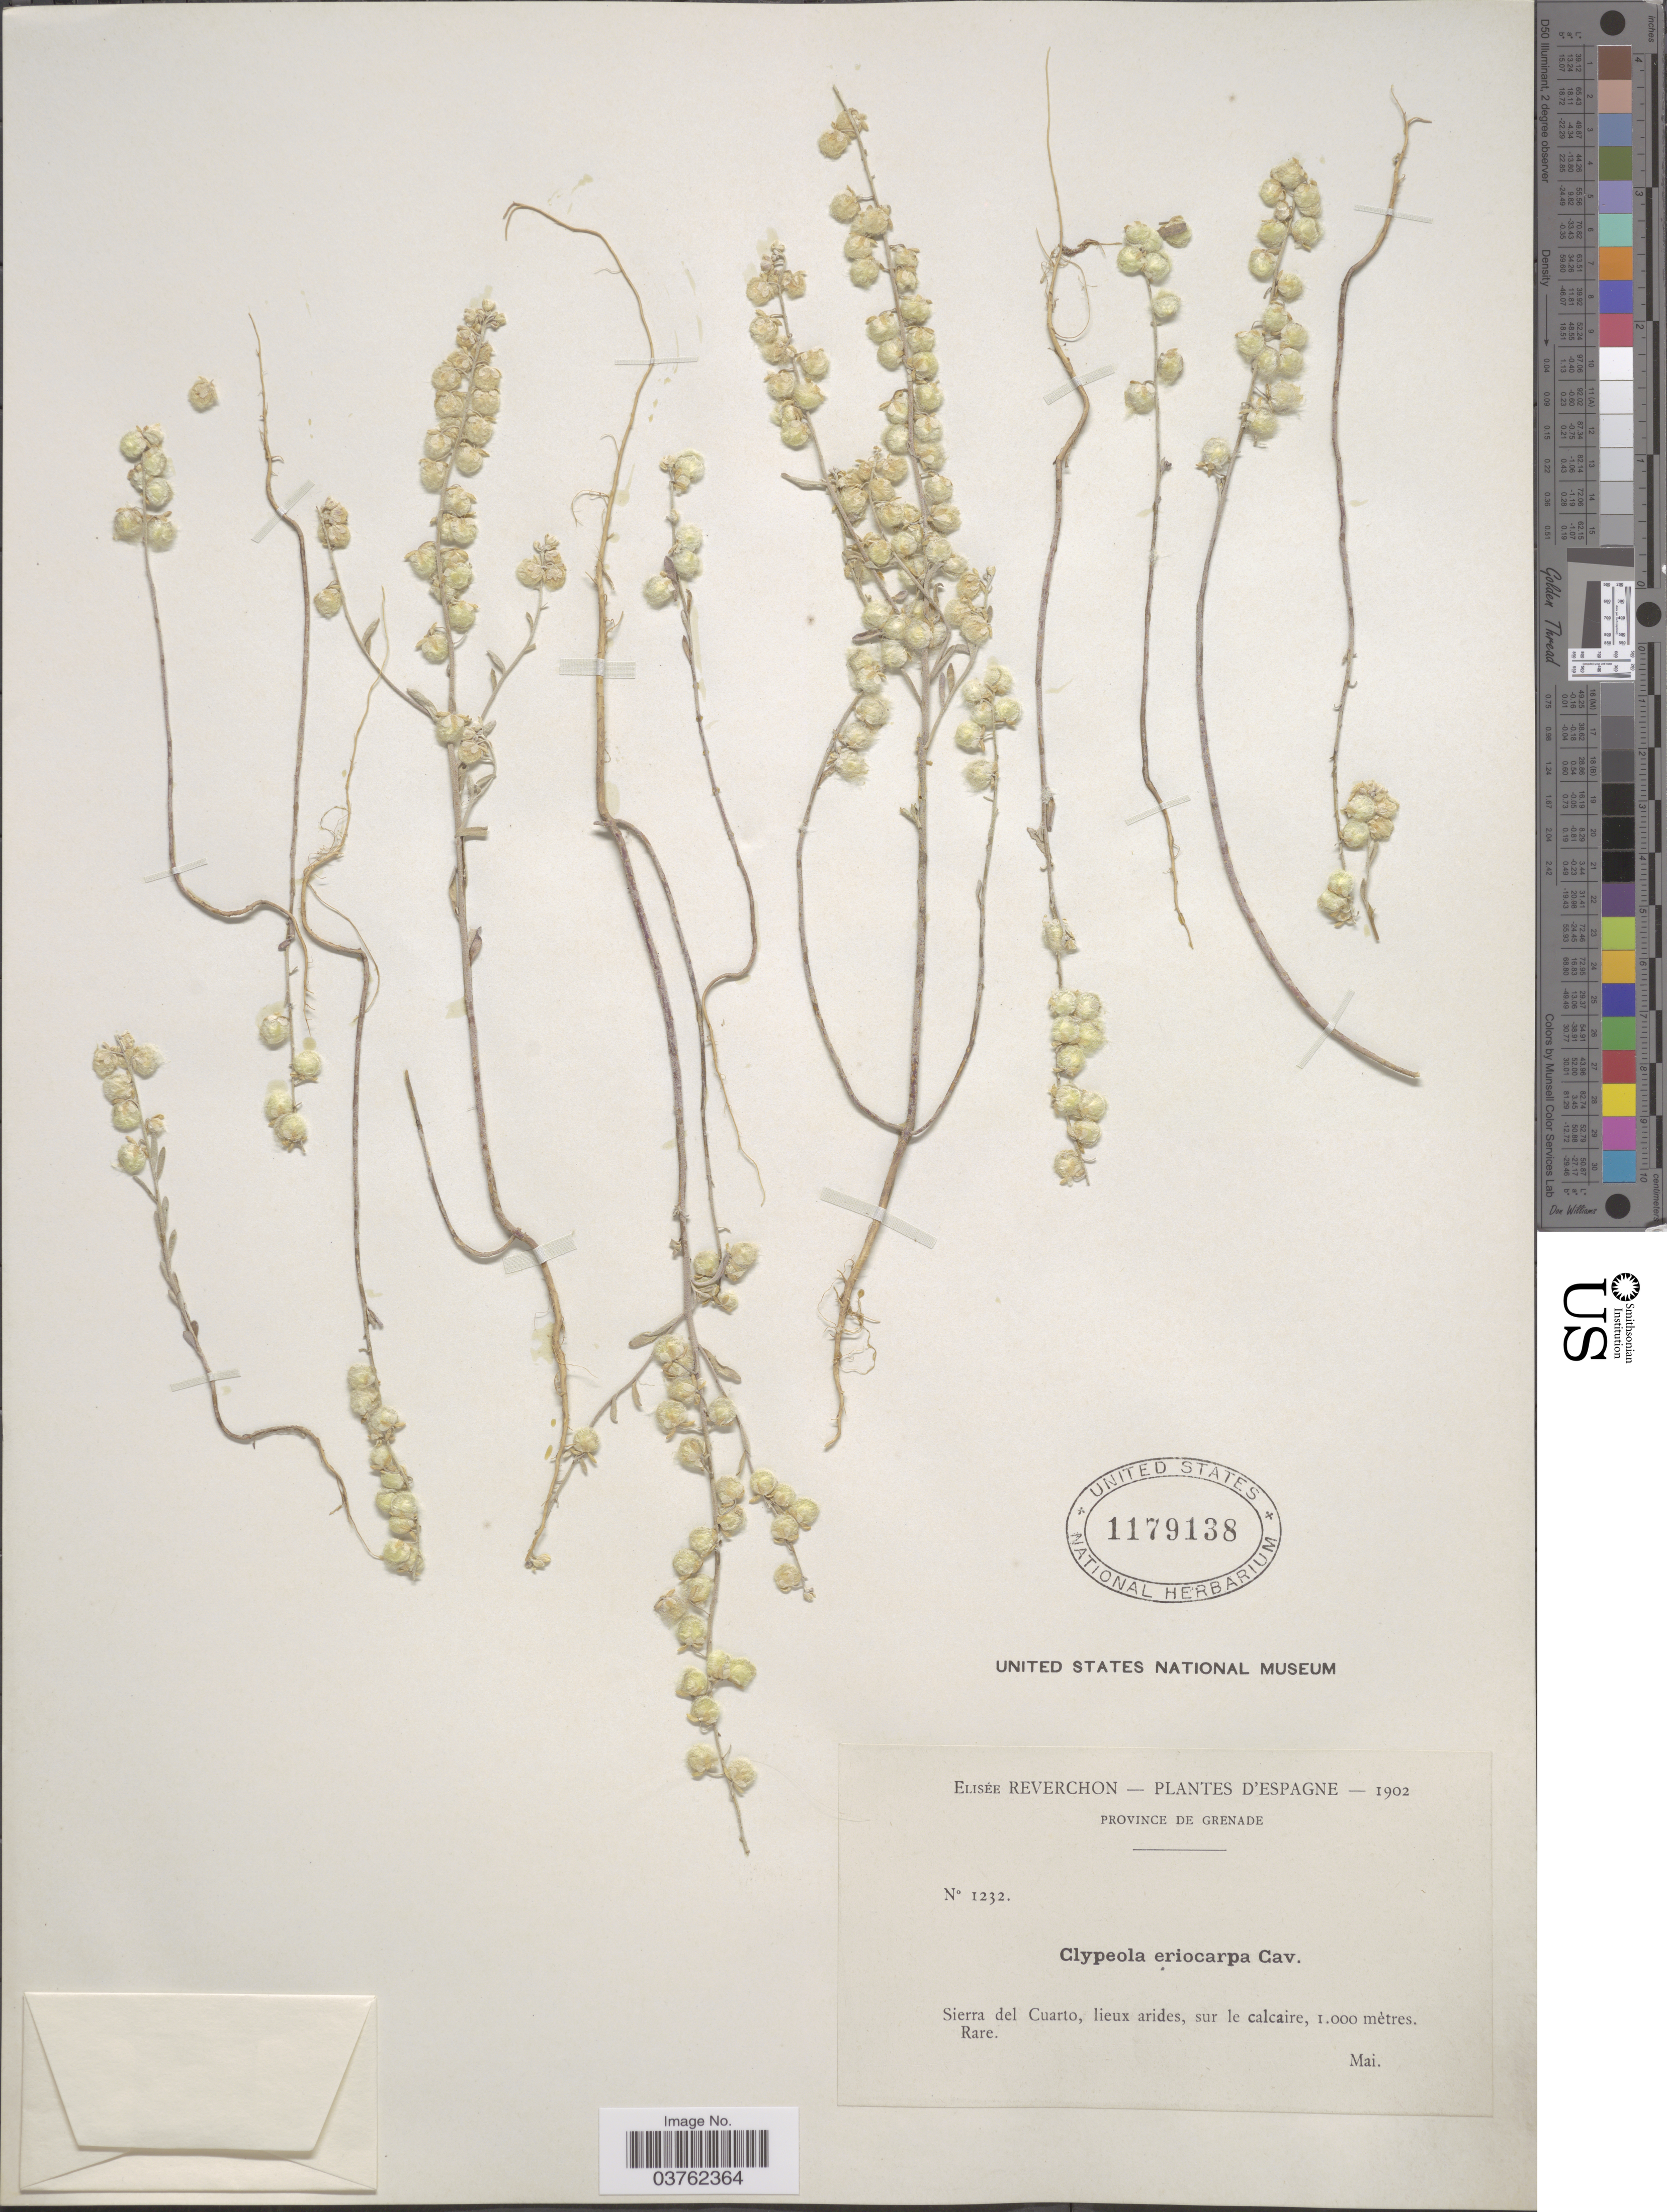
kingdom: Plantae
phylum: Tracheophyta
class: Magnoliopsida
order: Brassicales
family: Brassicaceae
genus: Clypeola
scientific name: Clypeola eriocarpa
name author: Cav.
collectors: E. Reverchon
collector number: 1232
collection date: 1902-05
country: Spain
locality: D'Espagne. Province de Grenada. Sierra del Cuarto, lieux arides, sur le calcaire.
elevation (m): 1000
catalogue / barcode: US 1179138